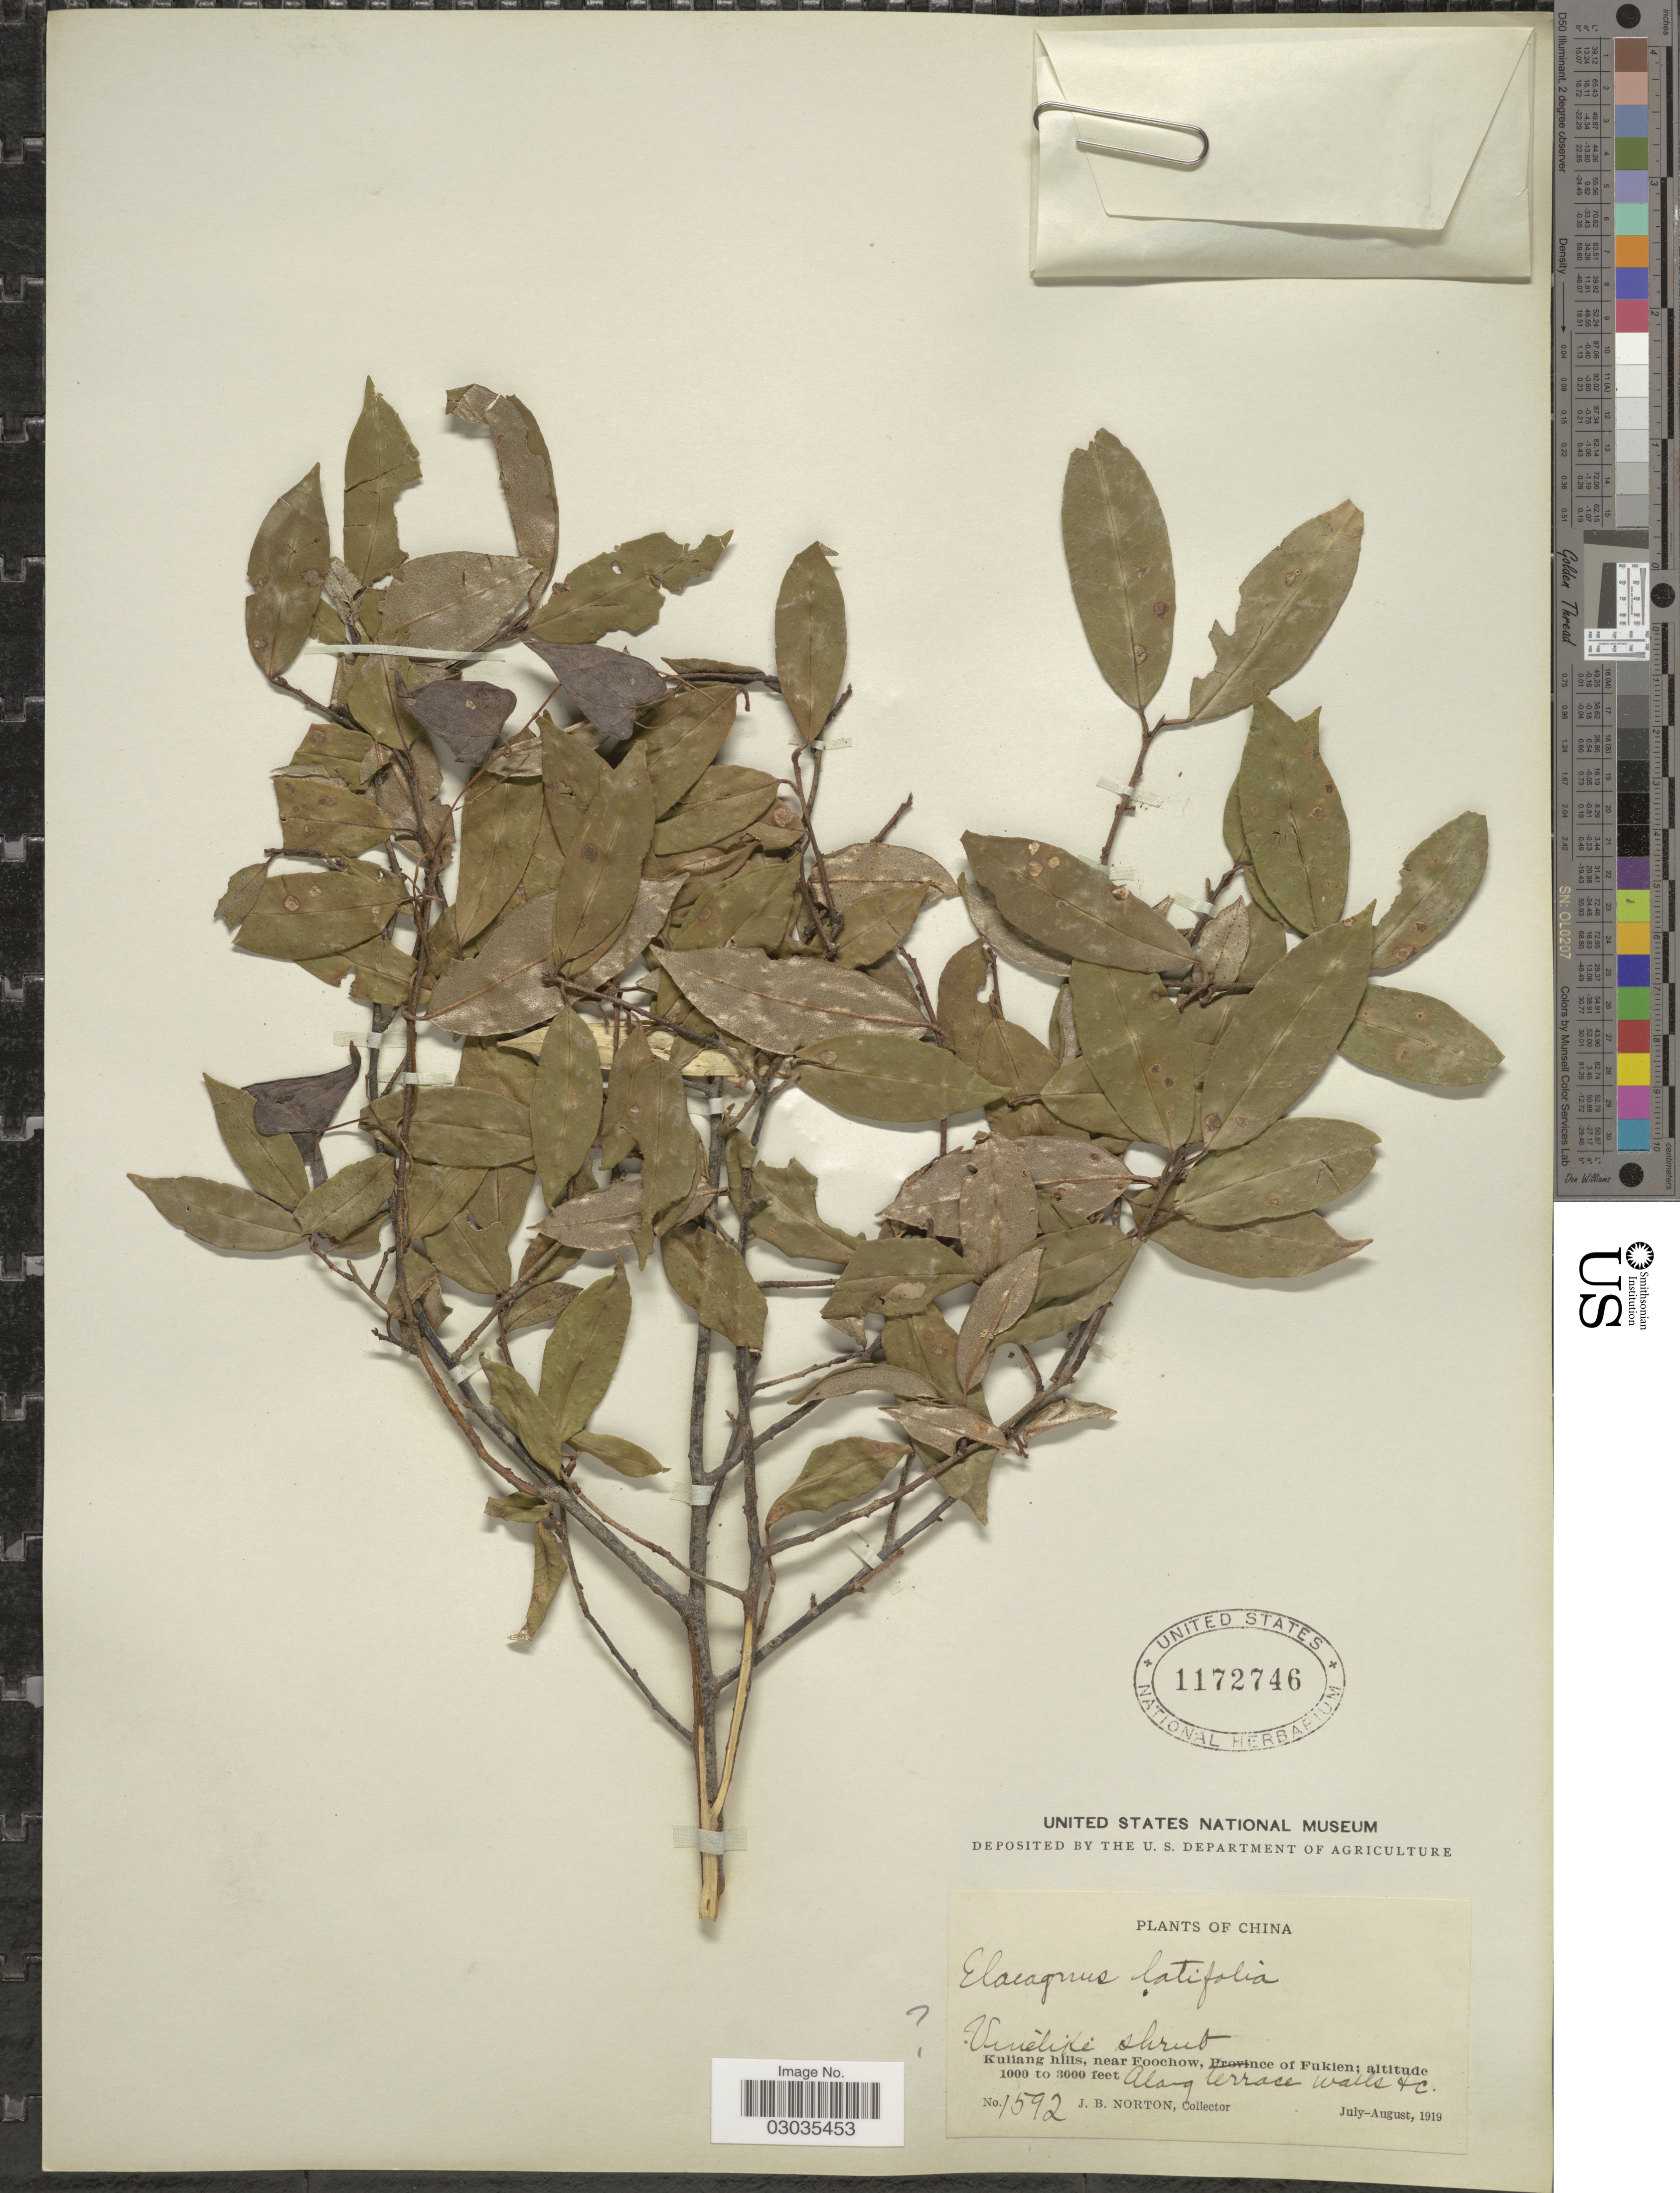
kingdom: Plantae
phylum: Tracheophyta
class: Magnoliopsida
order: Rosales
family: Elaeagnaceae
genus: Elaeagnus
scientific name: Elaeagnus latifolia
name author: L.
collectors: J. B. Norton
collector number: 1592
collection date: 1919-07/1919-08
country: China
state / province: Fujian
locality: Kuliang hills, near Foochow, Province of Fukien. Along terrace walls & c.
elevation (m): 305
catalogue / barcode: US 1172746